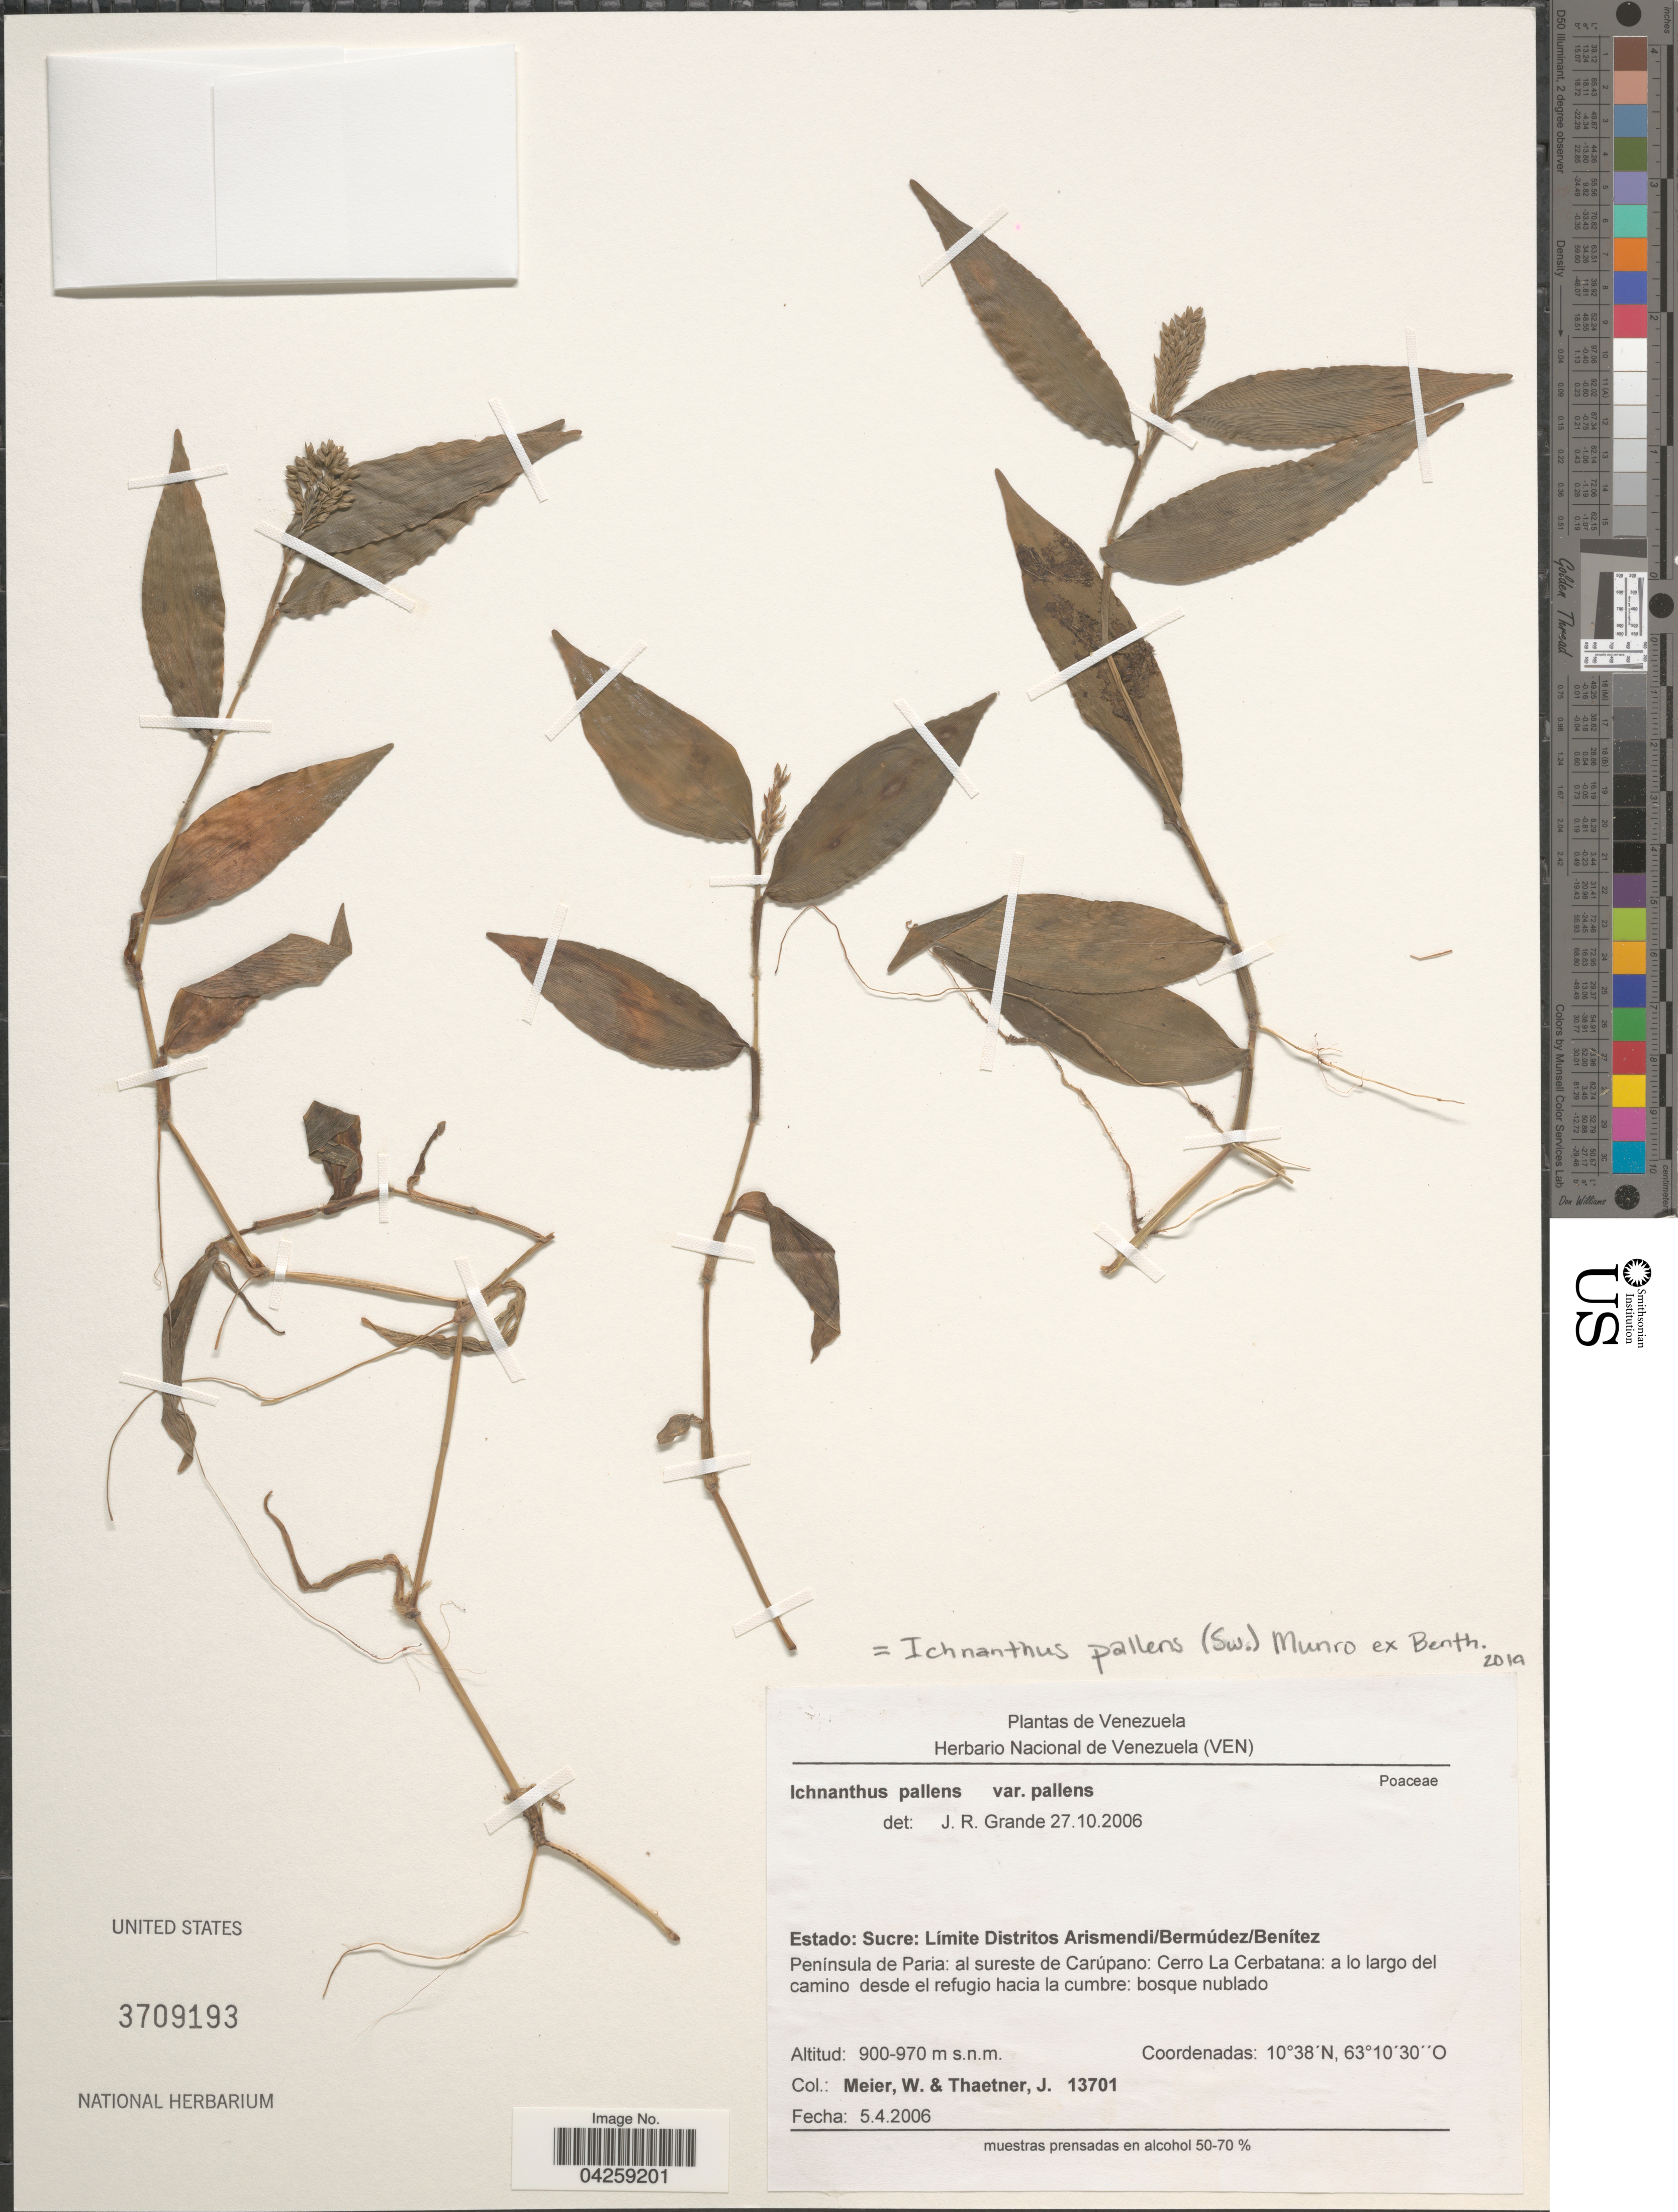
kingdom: Plantae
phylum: Tracheophyta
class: Liliopsida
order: Poales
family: Poaceae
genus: Ichnanthus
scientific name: Ichnanthus pallens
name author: (Sw.) Munro ex Benth.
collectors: W. Meier & J. Thaetner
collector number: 13701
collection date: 2006-04-05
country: Venezuela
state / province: Sucre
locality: Límite Distritos Arismendi/Bermúdez/Benítez. Península de Paria: al sureste de Carúpano: Cerro La Cerbatana: a lo largo del camino desde el refugio hacia la cumbre: bosque nublado.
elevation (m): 900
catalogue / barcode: US 3709193